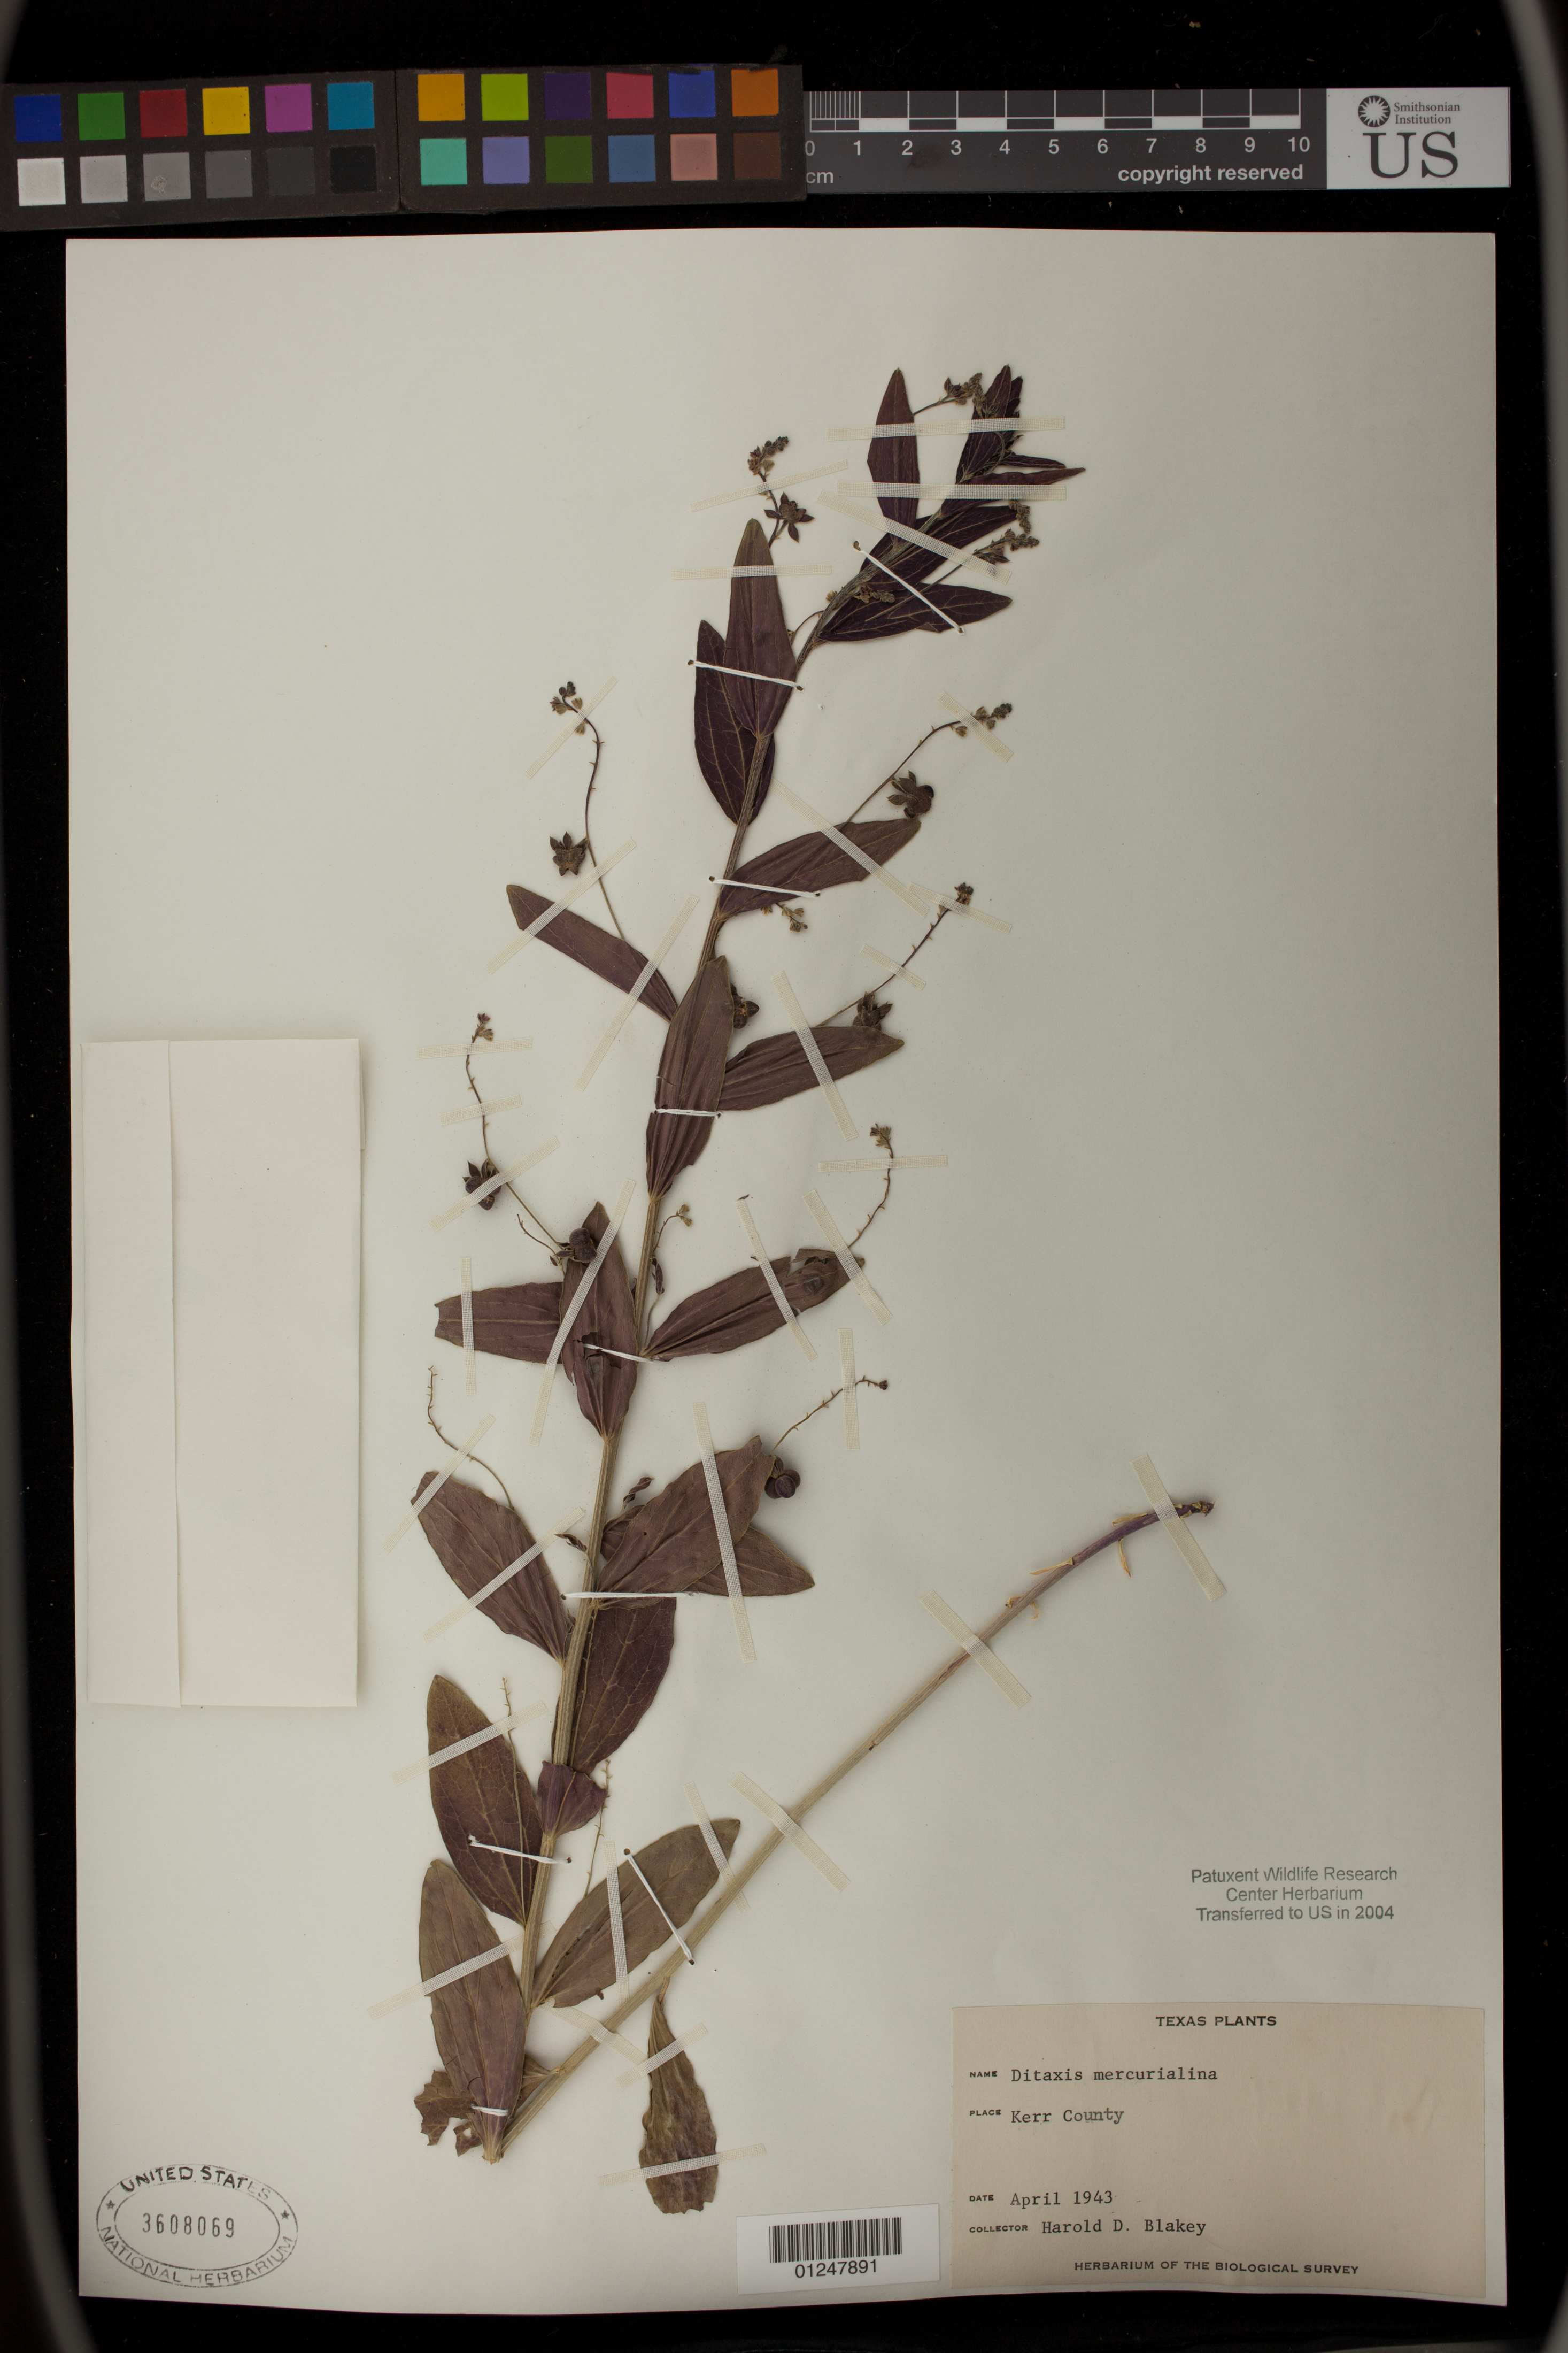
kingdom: Plantae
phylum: Tracheophyta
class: Magnoliopsida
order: Malpighiales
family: Euphorbiaceae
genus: Argythamnia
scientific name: Argythamnia mercurialina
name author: (Nutt.) Müll. Arg.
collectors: H. Blakely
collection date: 1943-04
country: United States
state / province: Texas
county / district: Kerr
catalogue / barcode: US 3608069